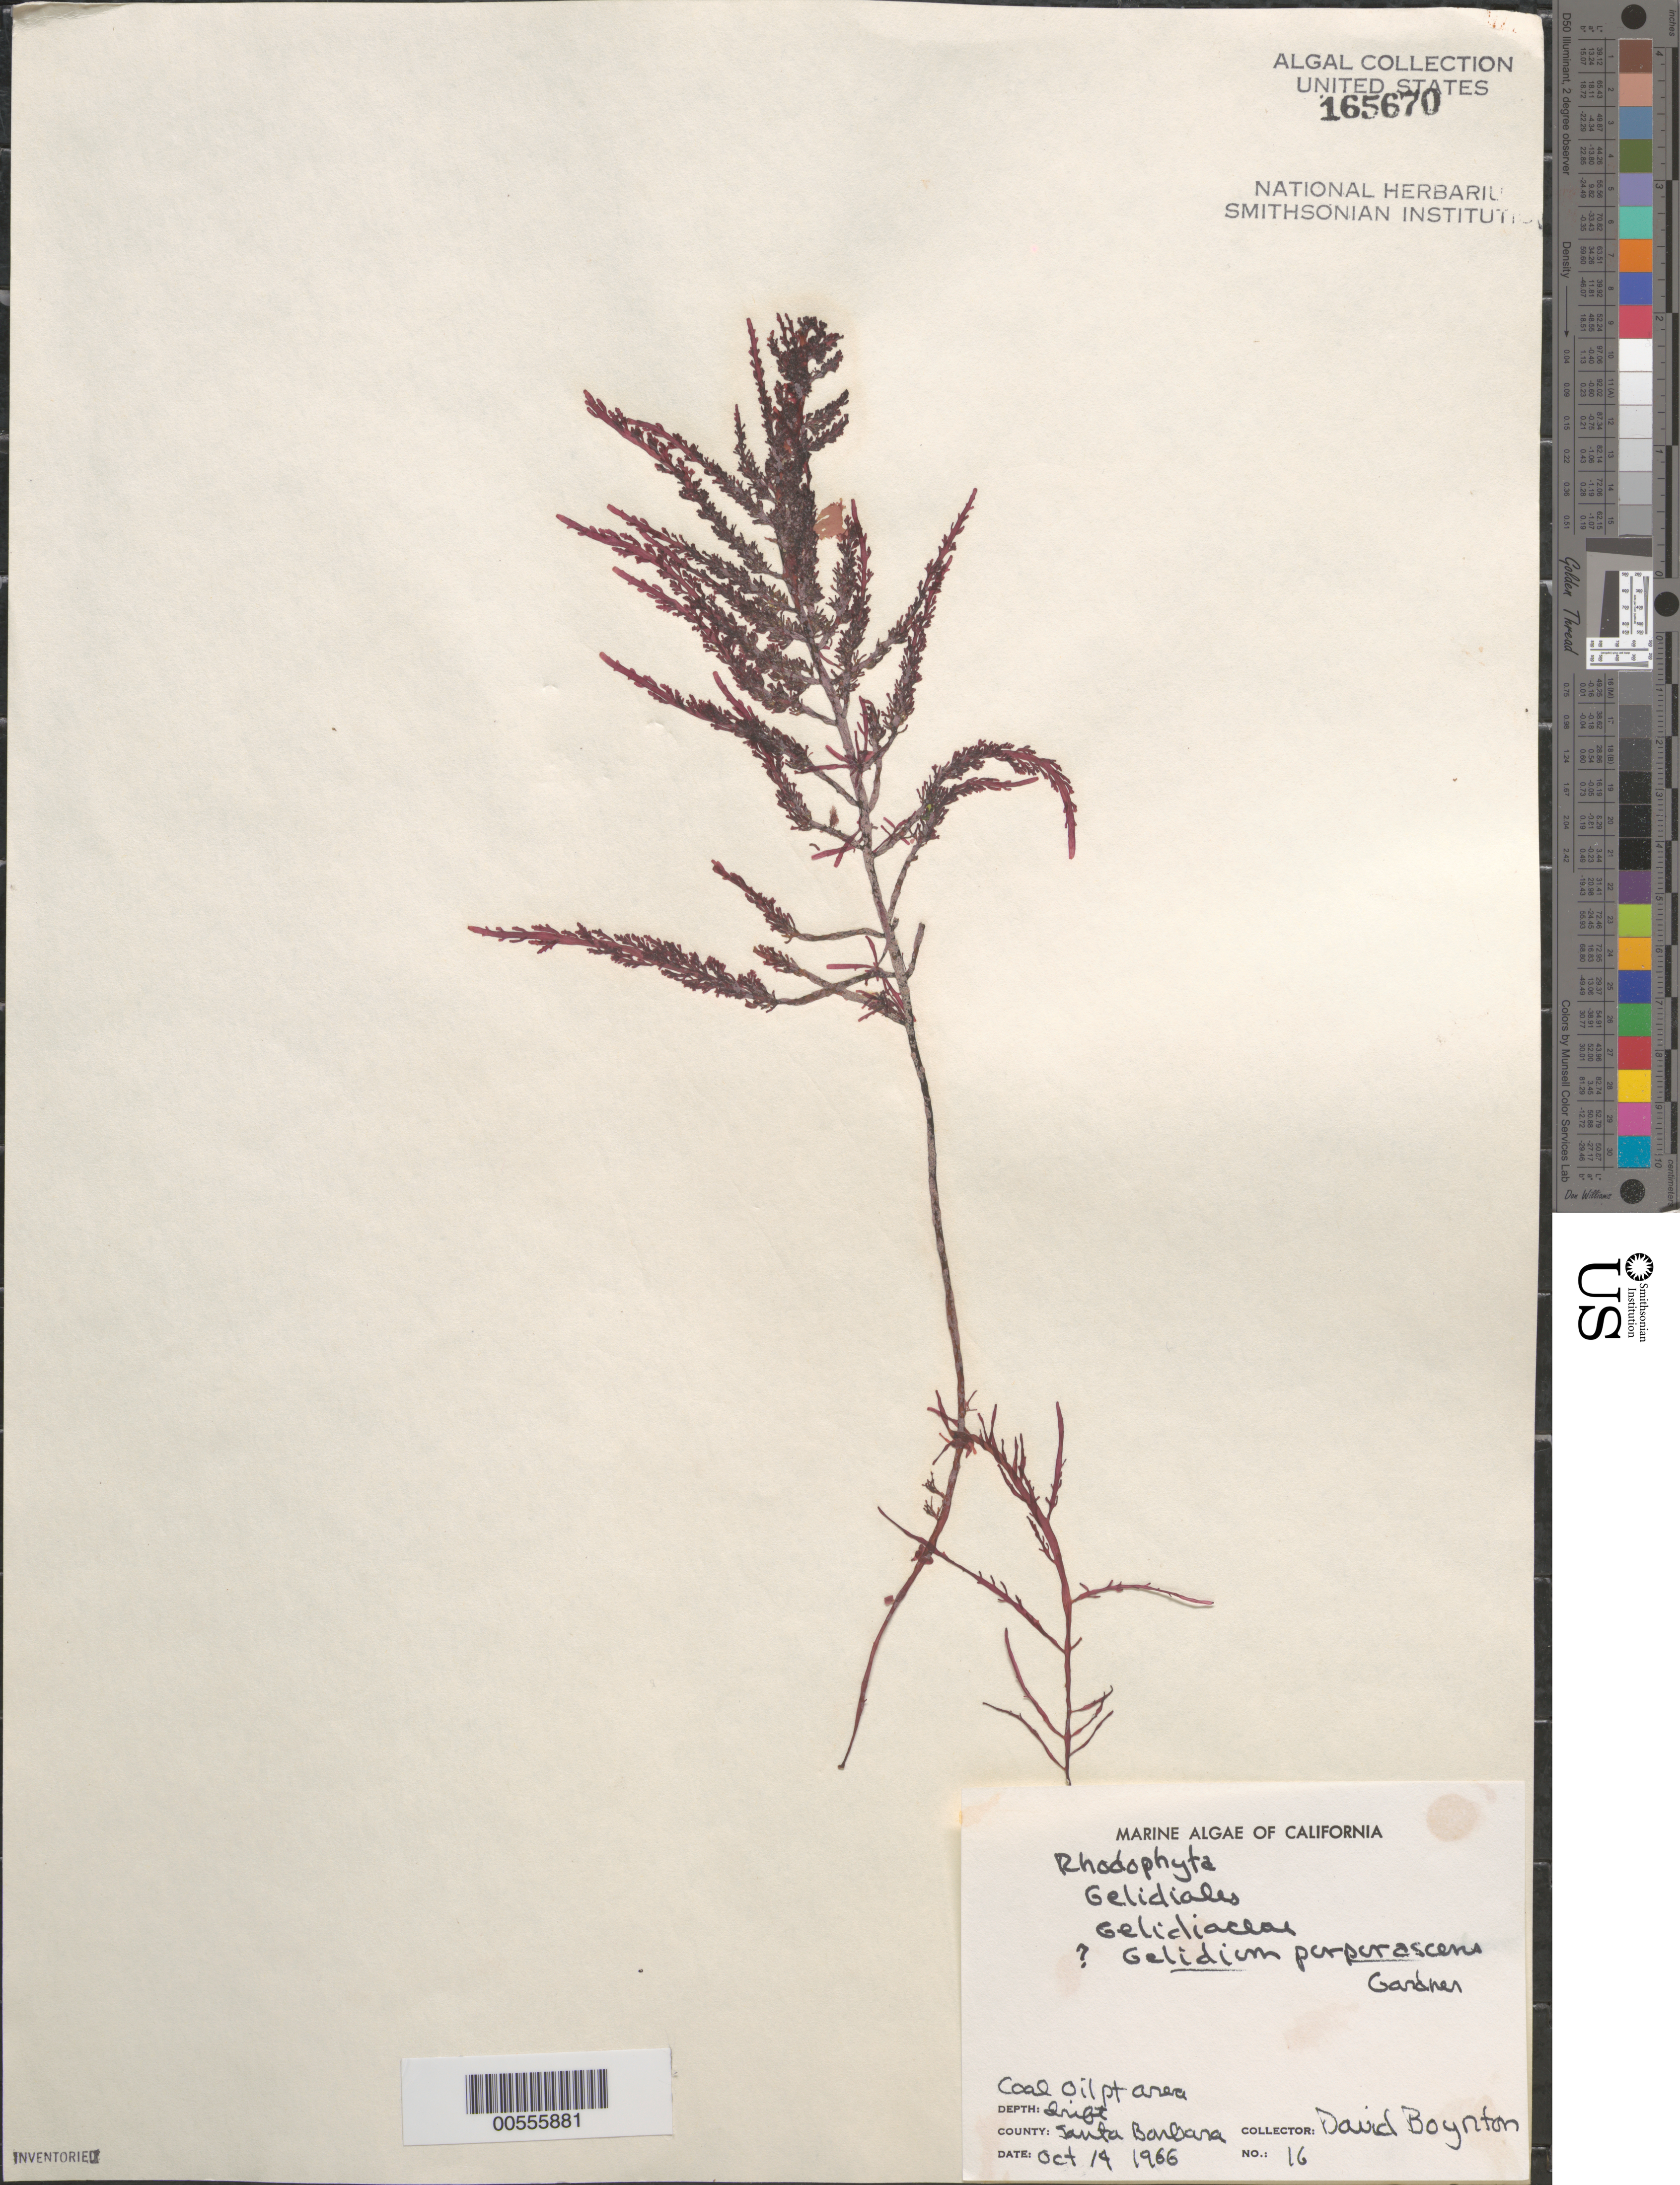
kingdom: Plantae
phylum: Rhodophyta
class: Florideophyceae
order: Gelidiales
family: Gelidiaceae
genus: Gelidium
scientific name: Gelidium purpurascens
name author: N.L. Gardner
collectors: D. Boynton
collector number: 16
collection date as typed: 14 Oct 1966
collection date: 1966-10-14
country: United States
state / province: California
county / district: Santa Barbara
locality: Coal Oil Point area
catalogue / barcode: US 165670